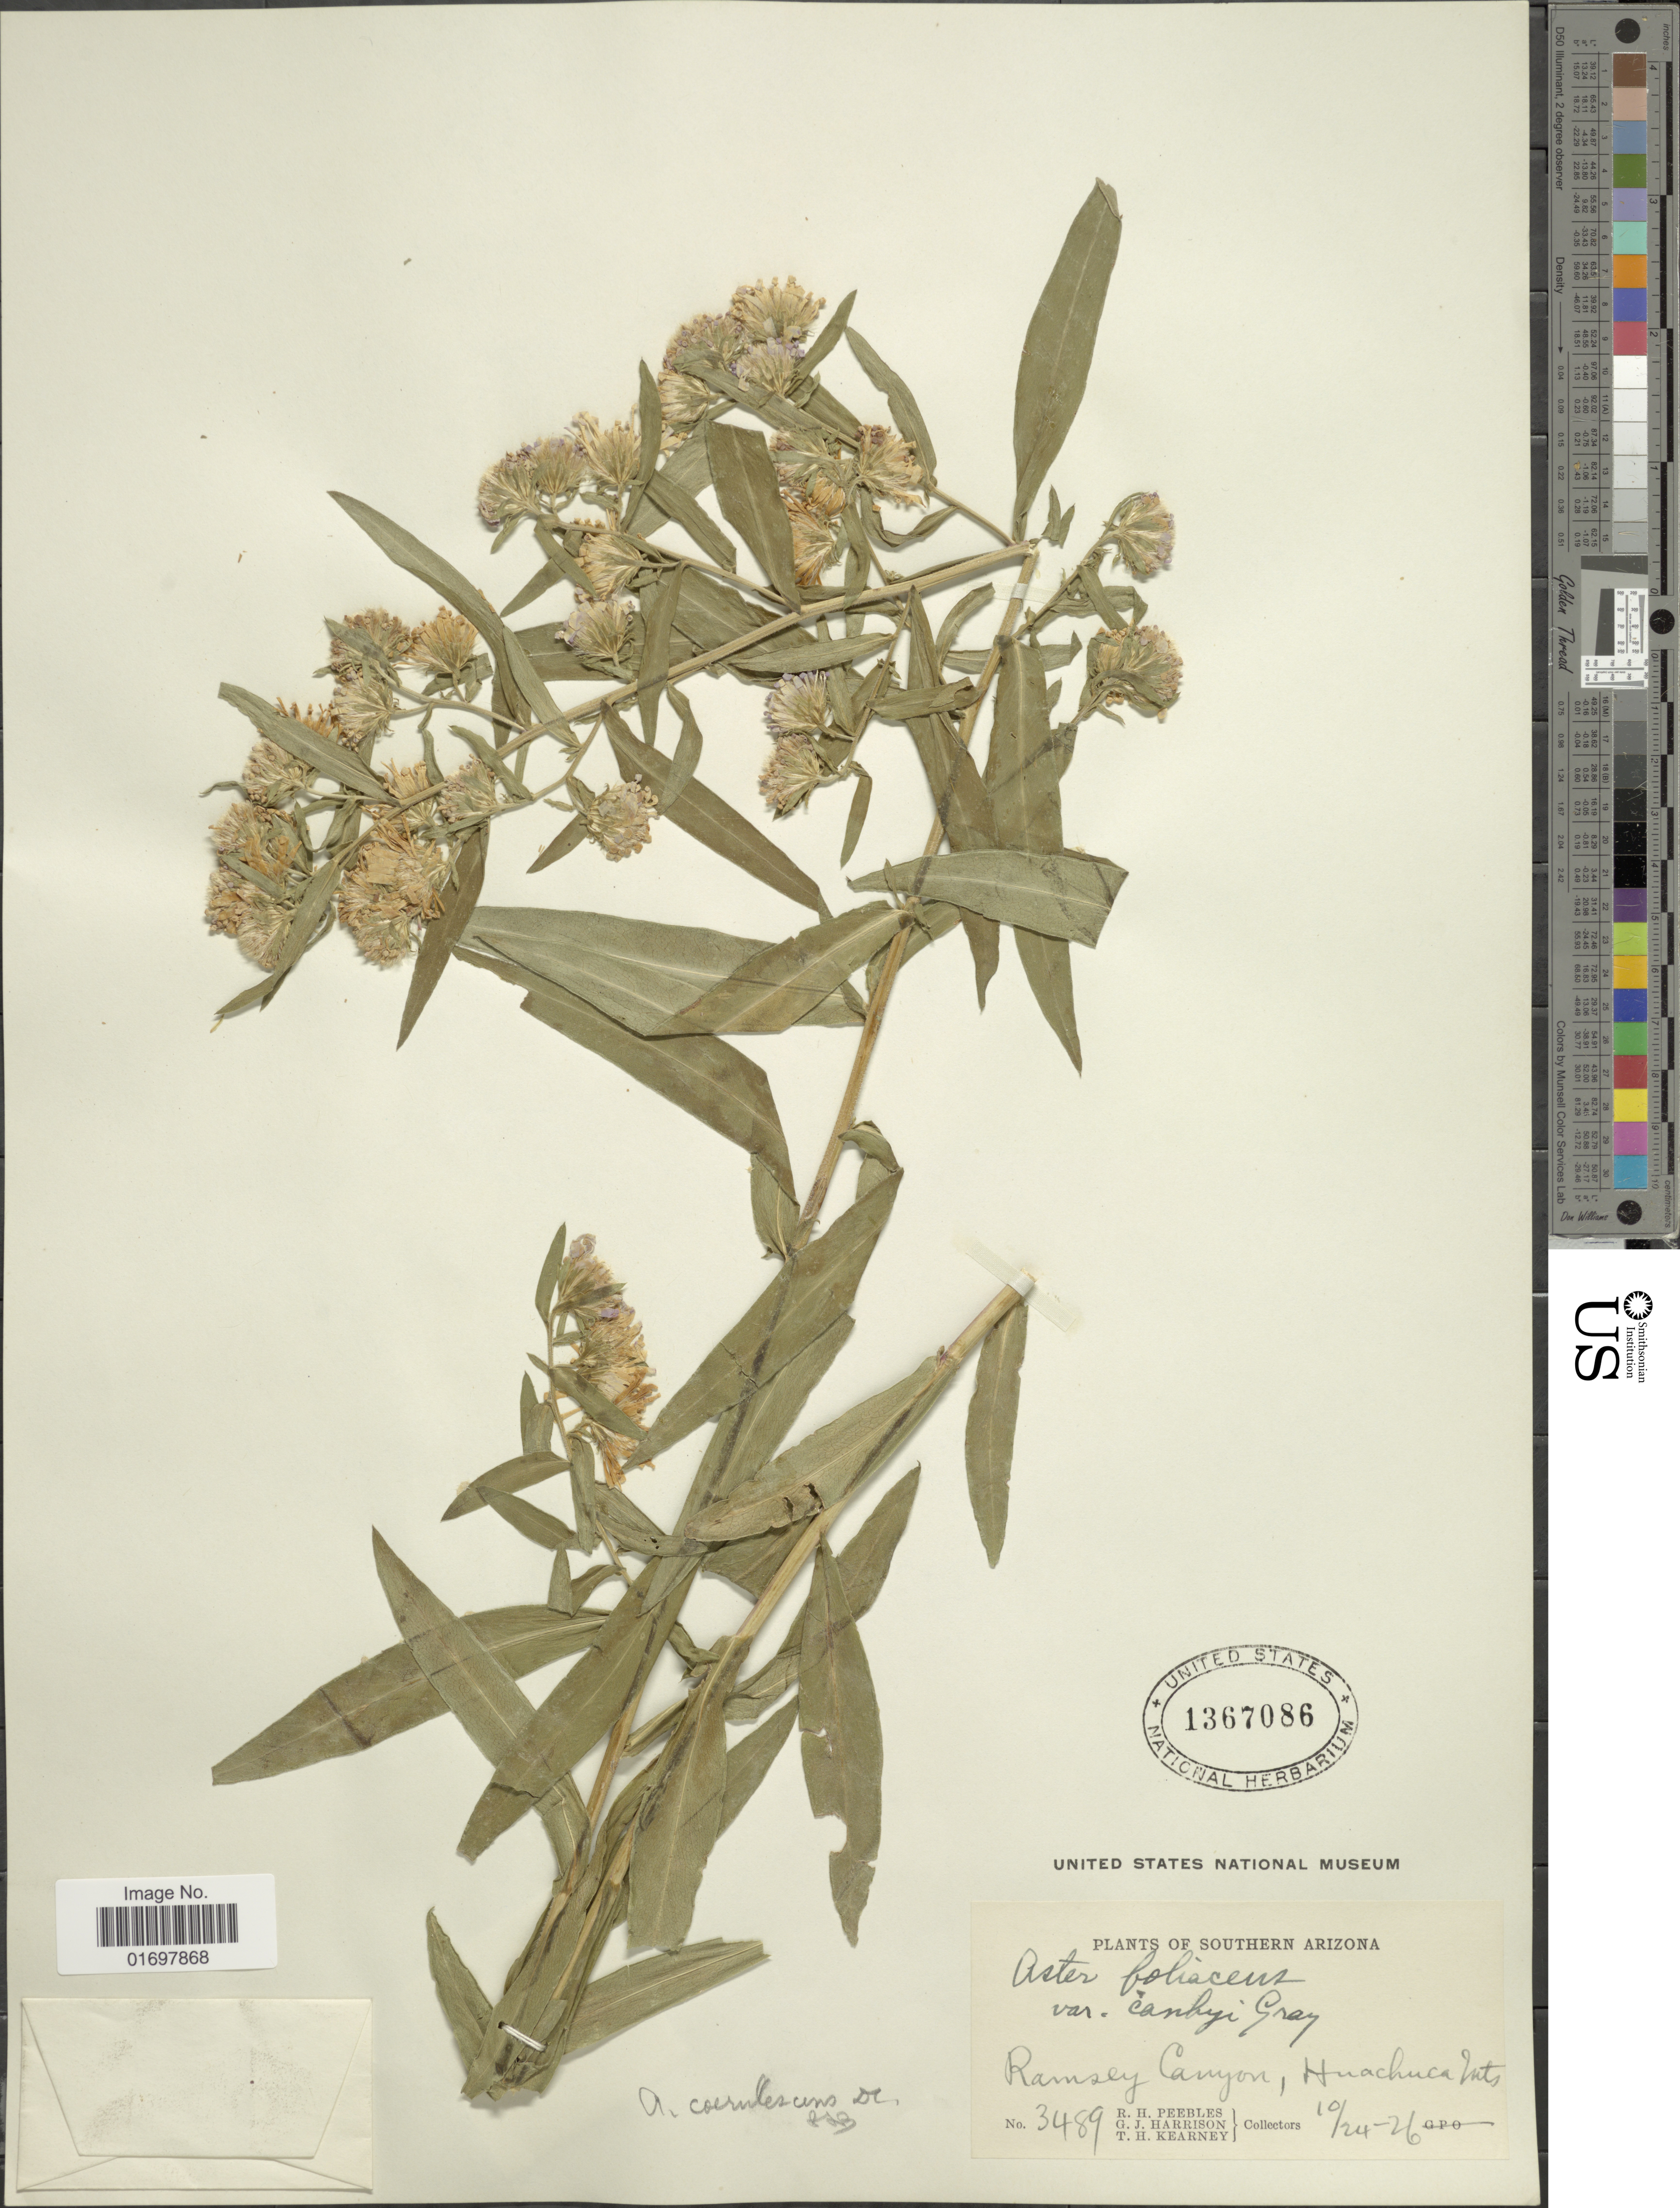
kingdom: Plantae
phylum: Tracheophyta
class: Magnoliopsida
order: Asterales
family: Asteraceae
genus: Symphyotrichum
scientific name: Symphyotrichum lanceolatum var. hesperium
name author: (A. Gray) G.L. Nesom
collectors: R. H. Peebles, G. J. Harrison & T. H. Kearney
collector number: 3489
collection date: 1926-10-24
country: United States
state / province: Arizona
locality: Southern Arizona. Ramsey Canyon, Huachuca Mts.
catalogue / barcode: US 1367086